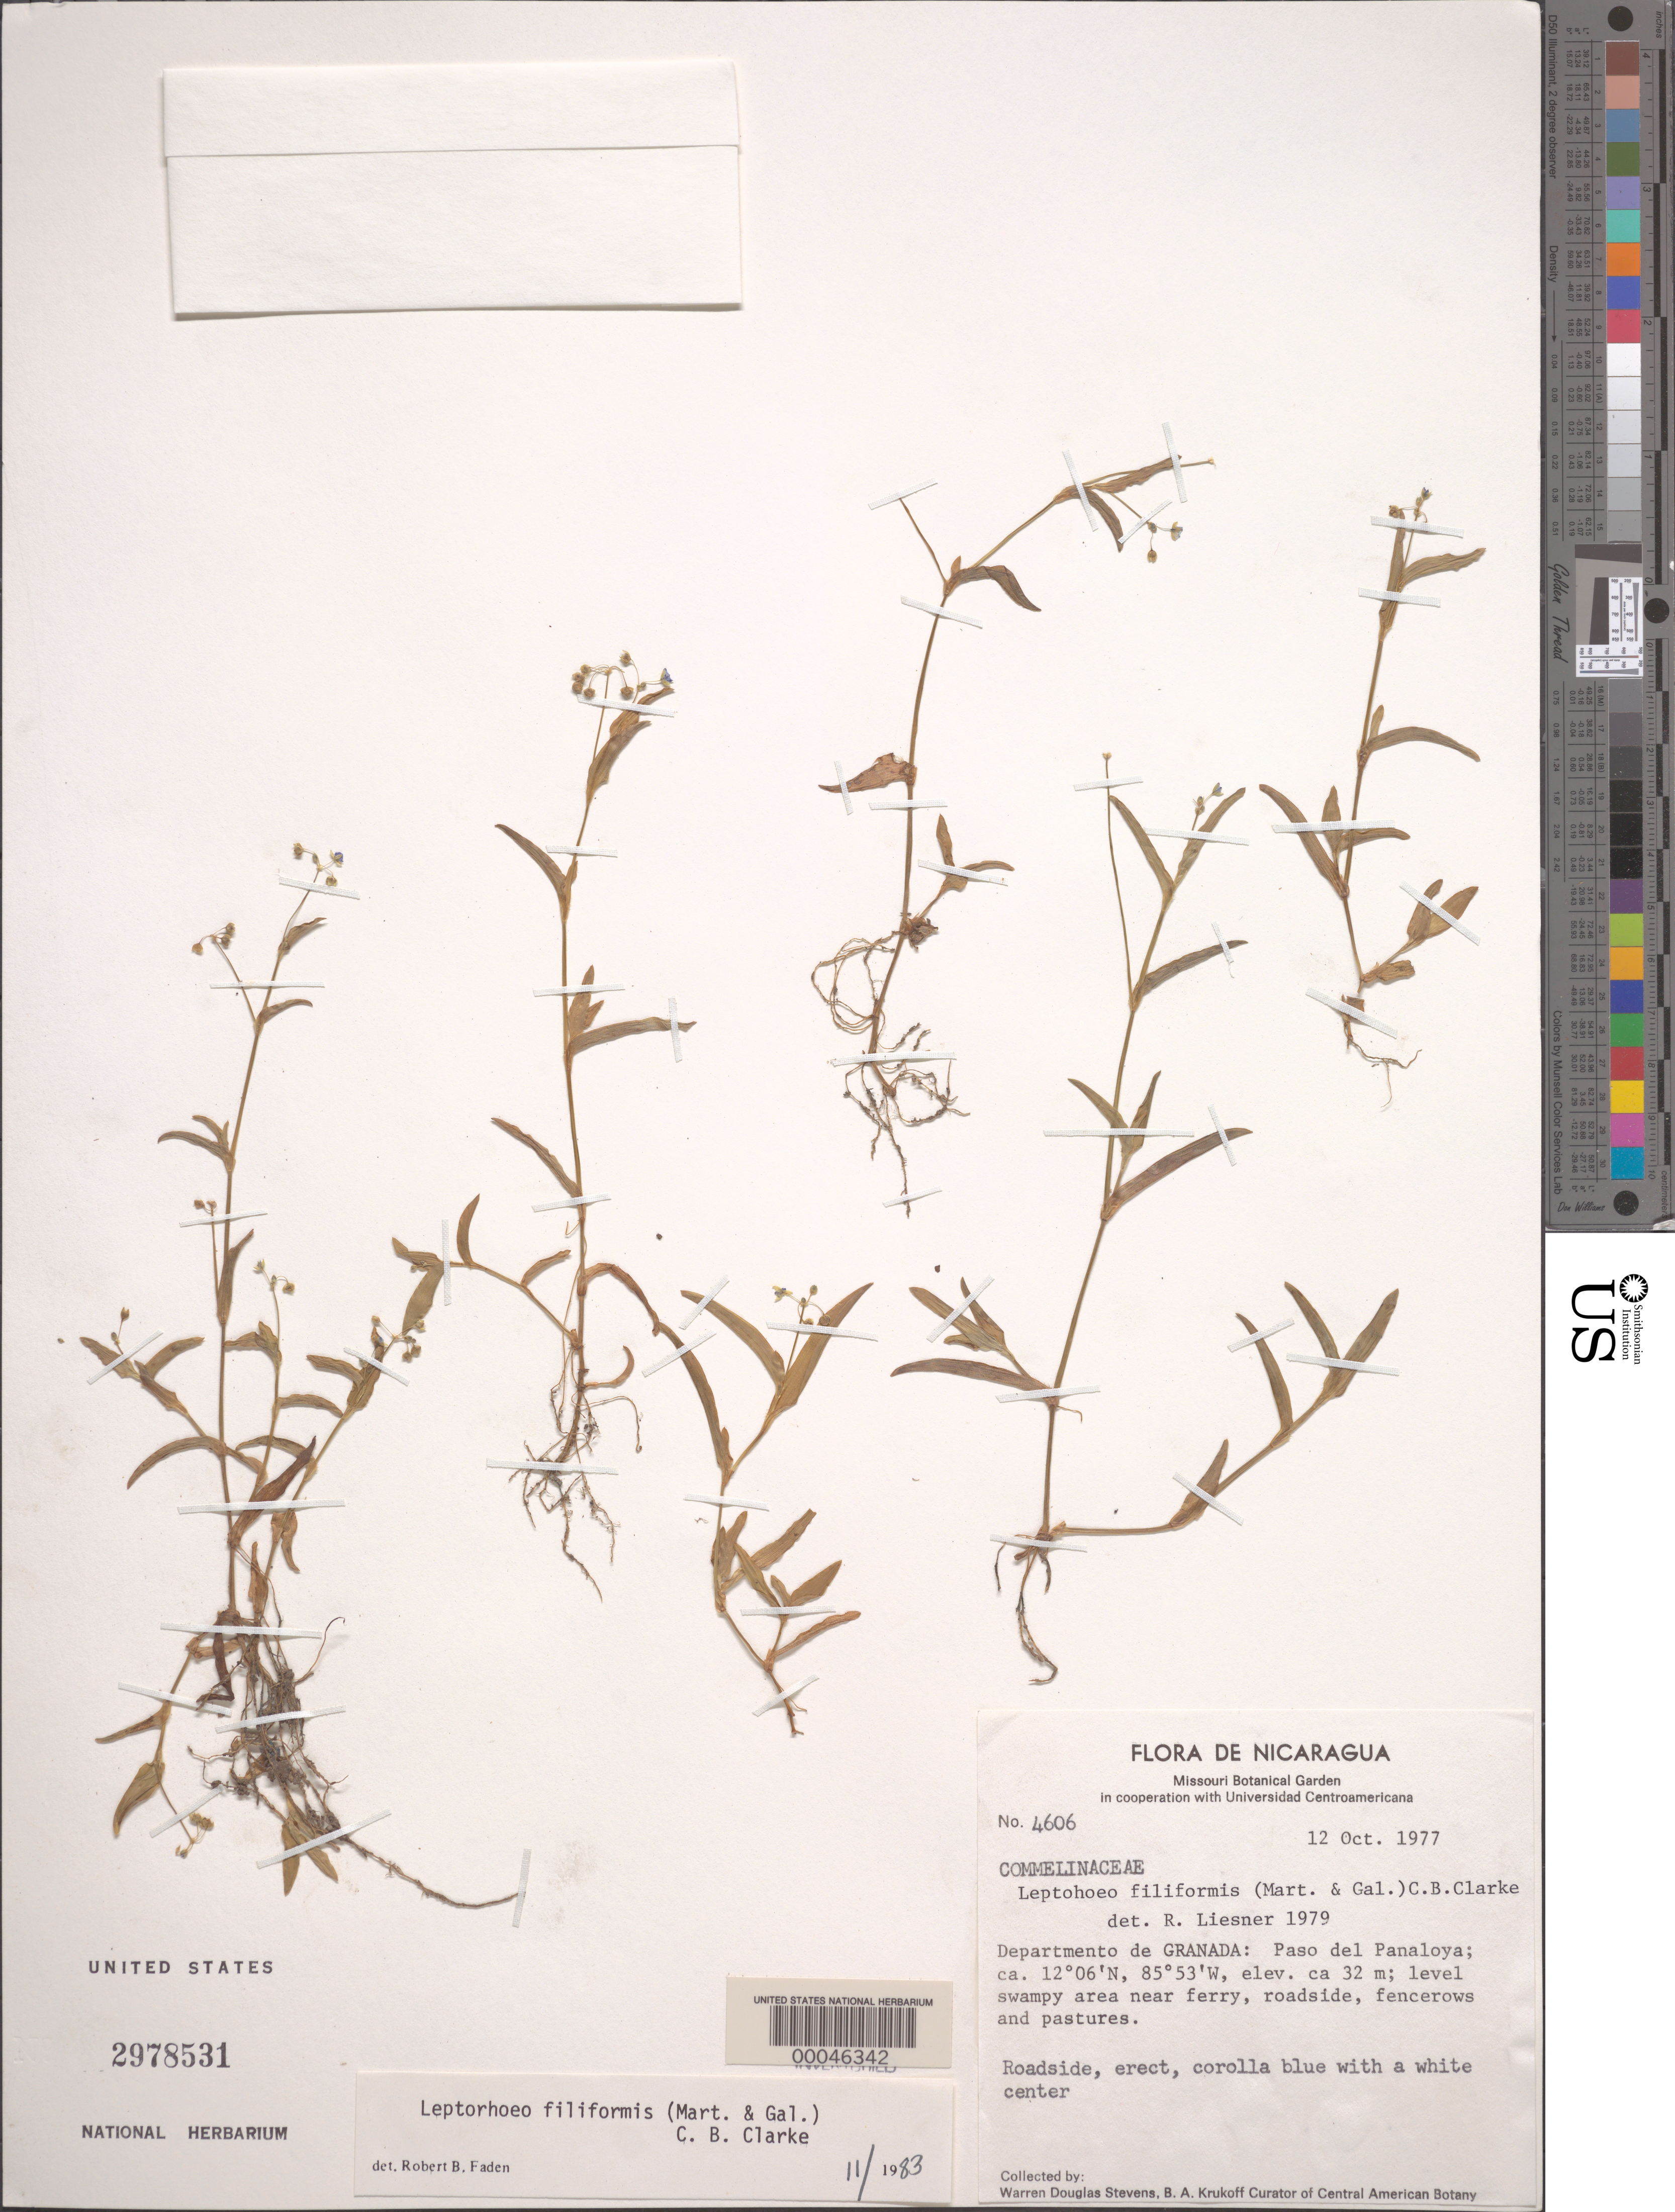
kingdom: Plantae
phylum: Tracheophyta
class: Liliopsida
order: Commelinales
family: Commelinaceae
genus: Callisia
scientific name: Callisia filiformis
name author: (M. Martens & Galeotti) D.R. Hunt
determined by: Faden, Robert B., (US), Smithsonian Institution - National Museum of Natural History (UNITED STATES)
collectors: D. Stevens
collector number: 4606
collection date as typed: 12 Oct 1977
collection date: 1977-10-12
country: Nicaragua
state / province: Granada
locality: Paso del panaloya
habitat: Swampy area, roadsides and pastures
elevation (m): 32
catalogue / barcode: US 2978531